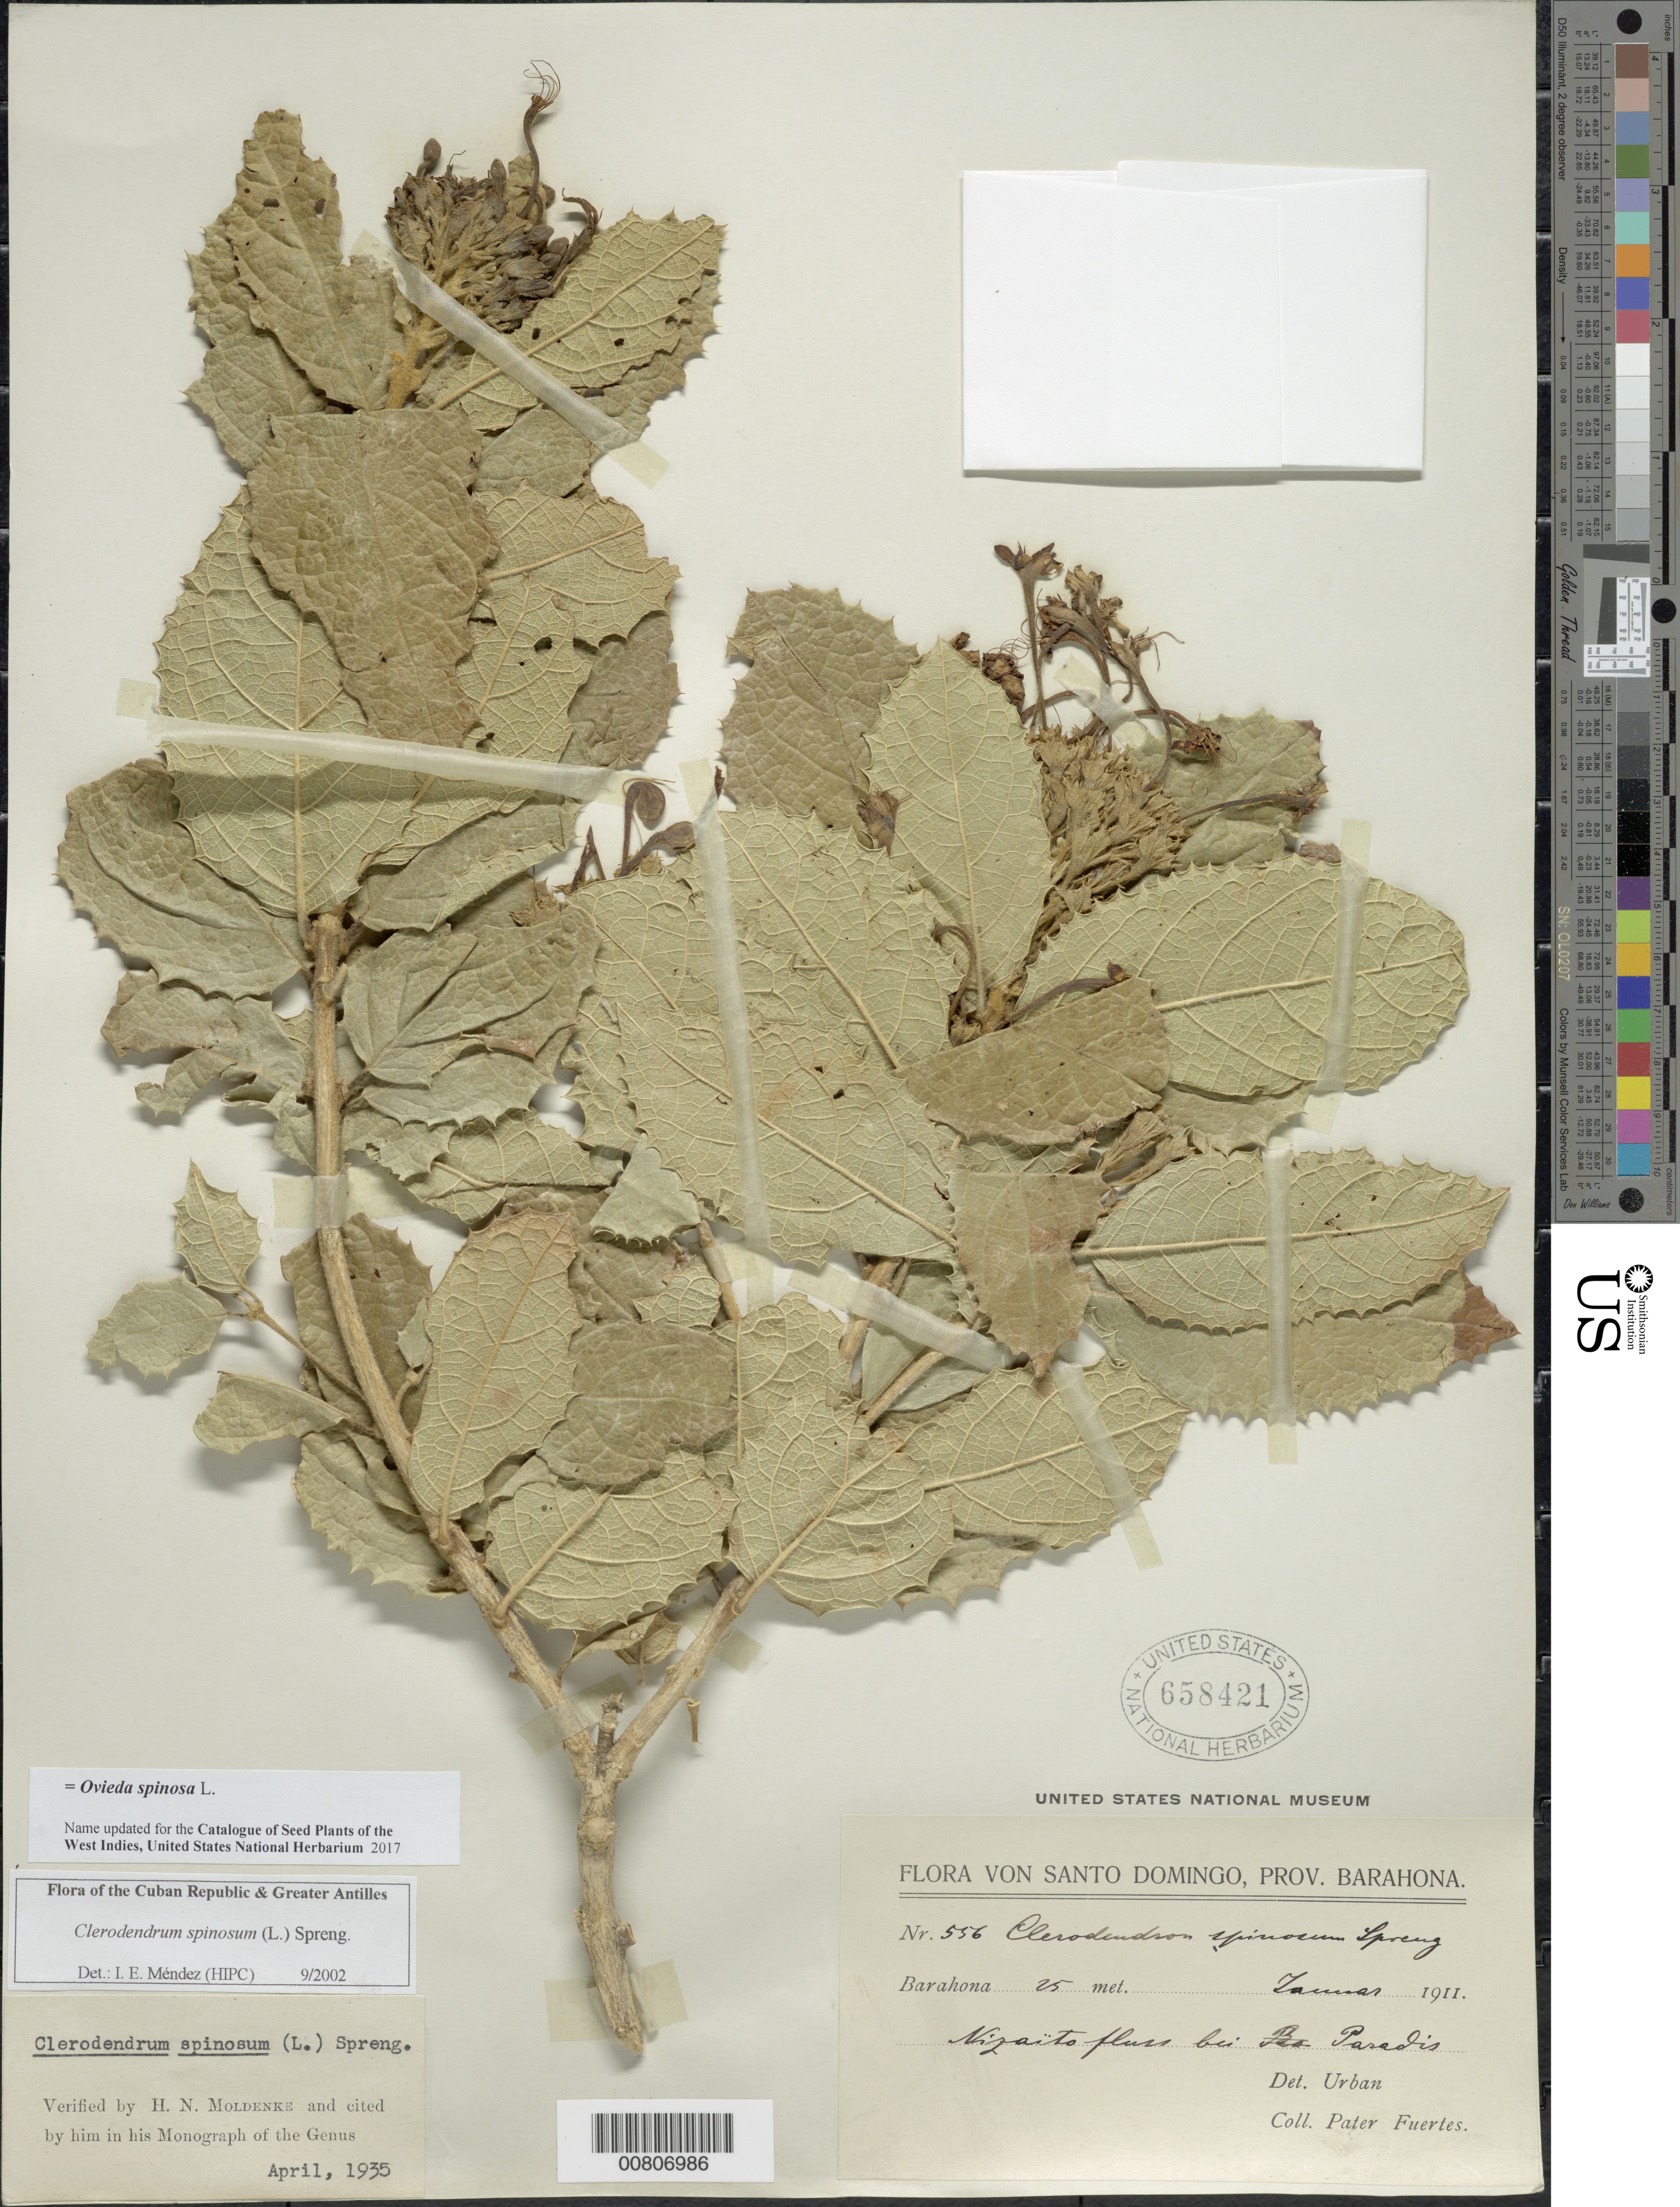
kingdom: Plantae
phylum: Tracheophyta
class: Magnoliopsida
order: Lamiales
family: Lamiaceae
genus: Ovieda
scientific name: Ovieda spinosa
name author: Sw.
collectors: M. D. Fuertes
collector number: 556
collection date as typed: Jan 1911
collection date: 1911-01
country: Dominican Republic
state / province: Barahona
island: Hispaniola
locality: Nizaïto fluss bei Paradis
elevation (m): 25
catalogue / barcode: US 658421